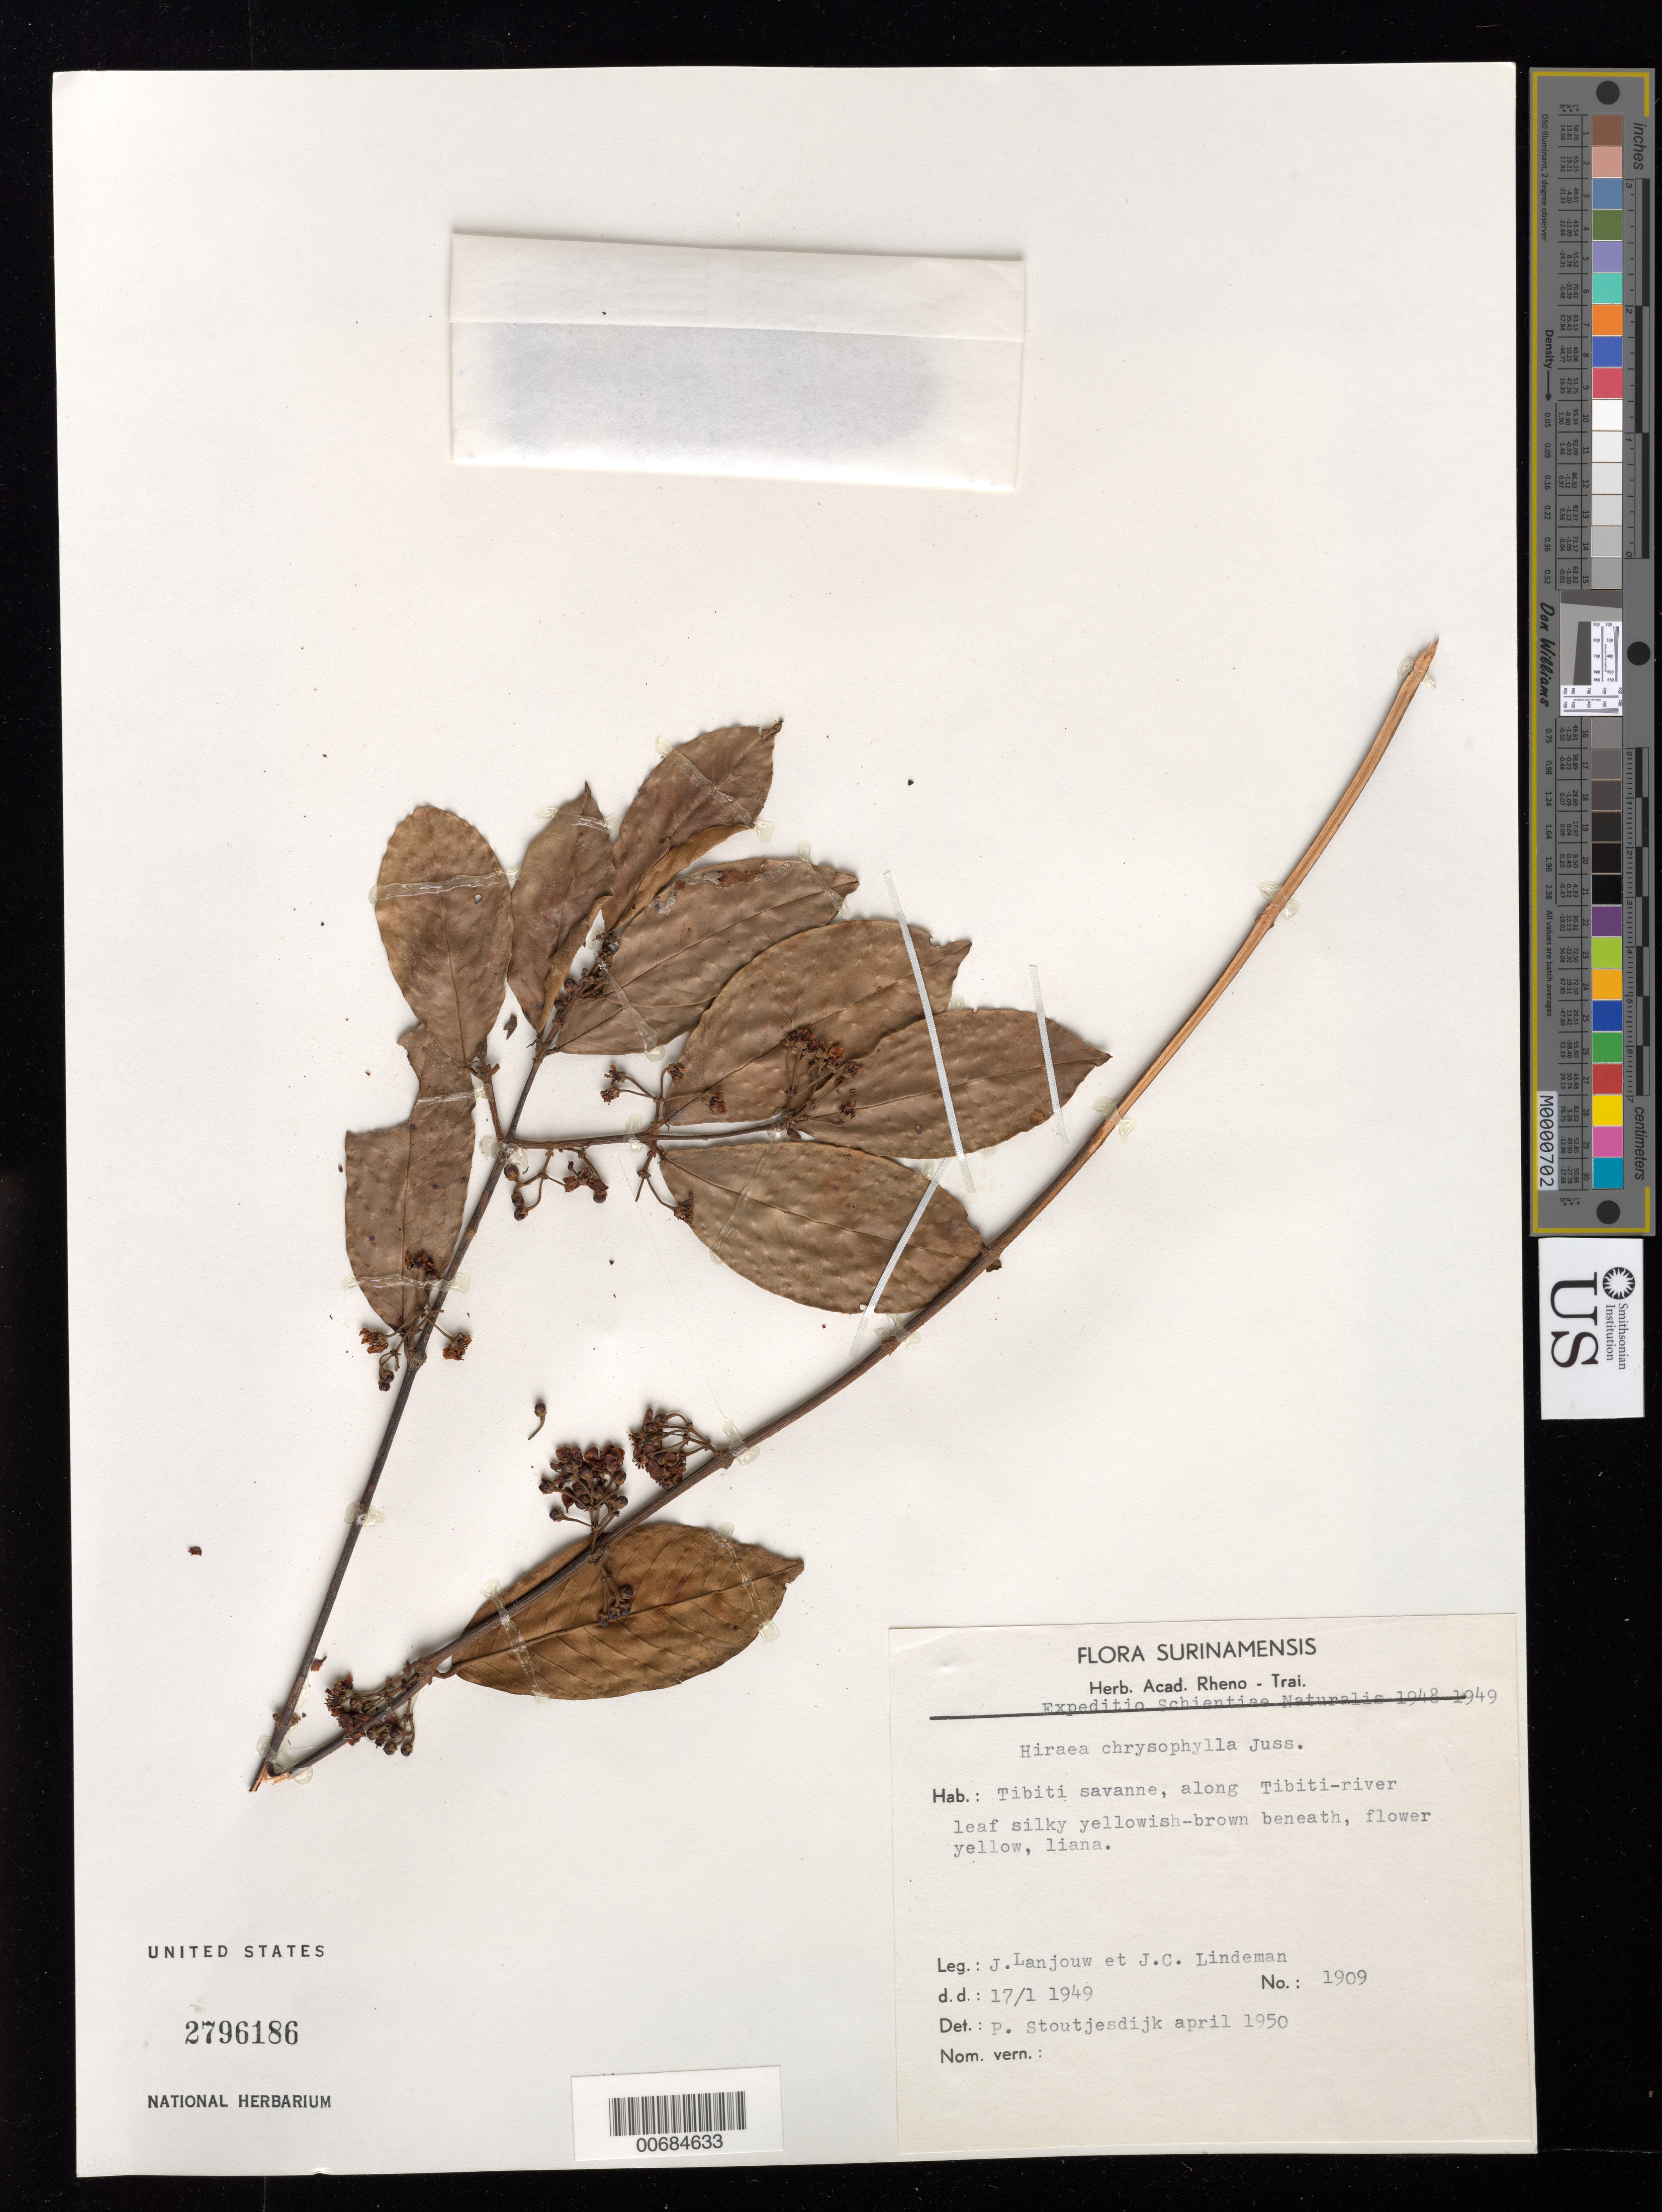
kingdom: Plantae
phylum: Tracheophyta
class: Magnoliopsida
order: Malpighiales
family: Malpighiaceae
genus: Hiraea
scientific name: Hiraea chrysophylla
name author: A. Juss.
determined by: Stoutjesdijk, P.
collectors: J. Lanjouw & J. C. Lindeman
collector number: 1909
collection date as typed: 17-Jan-49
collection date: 1949-01-17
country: Suriname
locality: Tibiti savanna, along Tibiti R.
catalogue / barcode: US 2796186